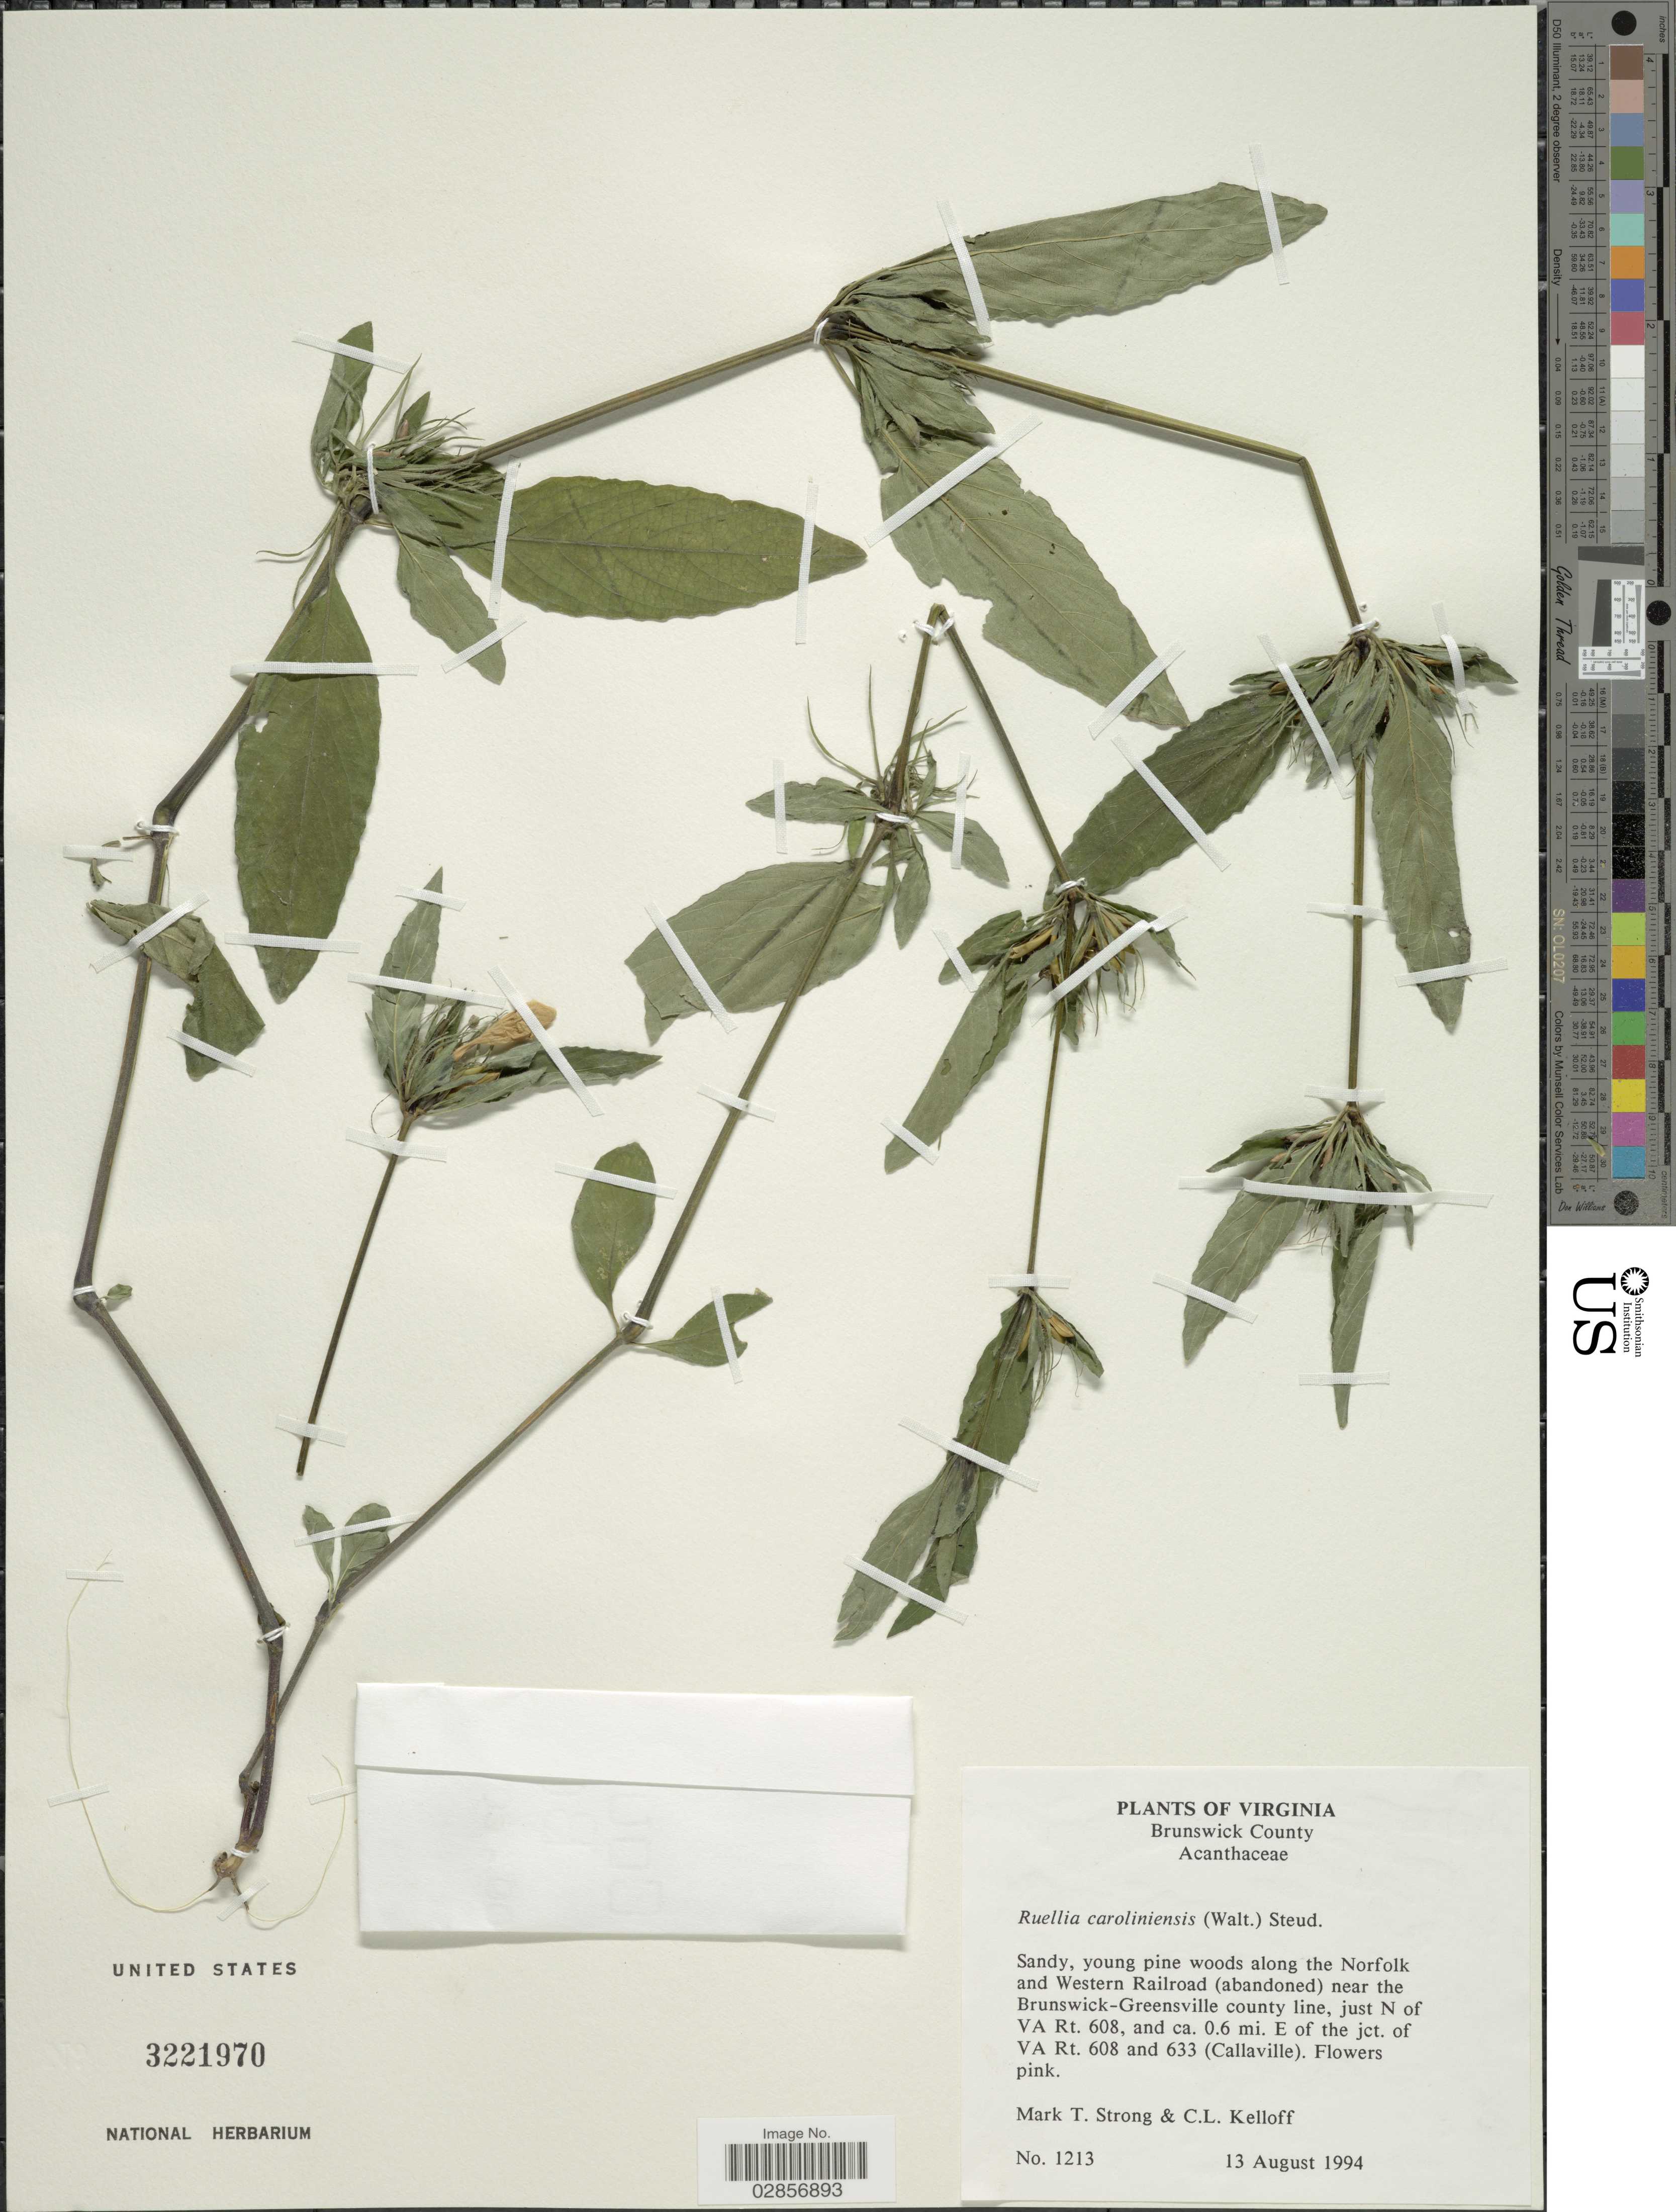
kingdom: Plantae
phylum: Tracheophyta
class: Magnoliopsida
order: Lamiales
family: Acanthaceae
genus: Ruellia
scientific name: Ruellia caroliniensis var. dentata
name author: (Nees ex DC.) Fernald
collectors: M. T. Strong & C. L. Kelloff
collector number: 1213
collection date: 1994-08-13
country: United States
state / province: Virginia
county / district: Brunswick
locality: Brunswick County. Sandy, young pine woods along the Norfolk and Western Railroad (abandoned) near the Brunswick-Greensville county line, just N of VA Rt. 608, and ca. 0.6 mi. E of the jct. of VA Rt. 608 and 633 (Callaville).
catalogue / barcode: US 3221970